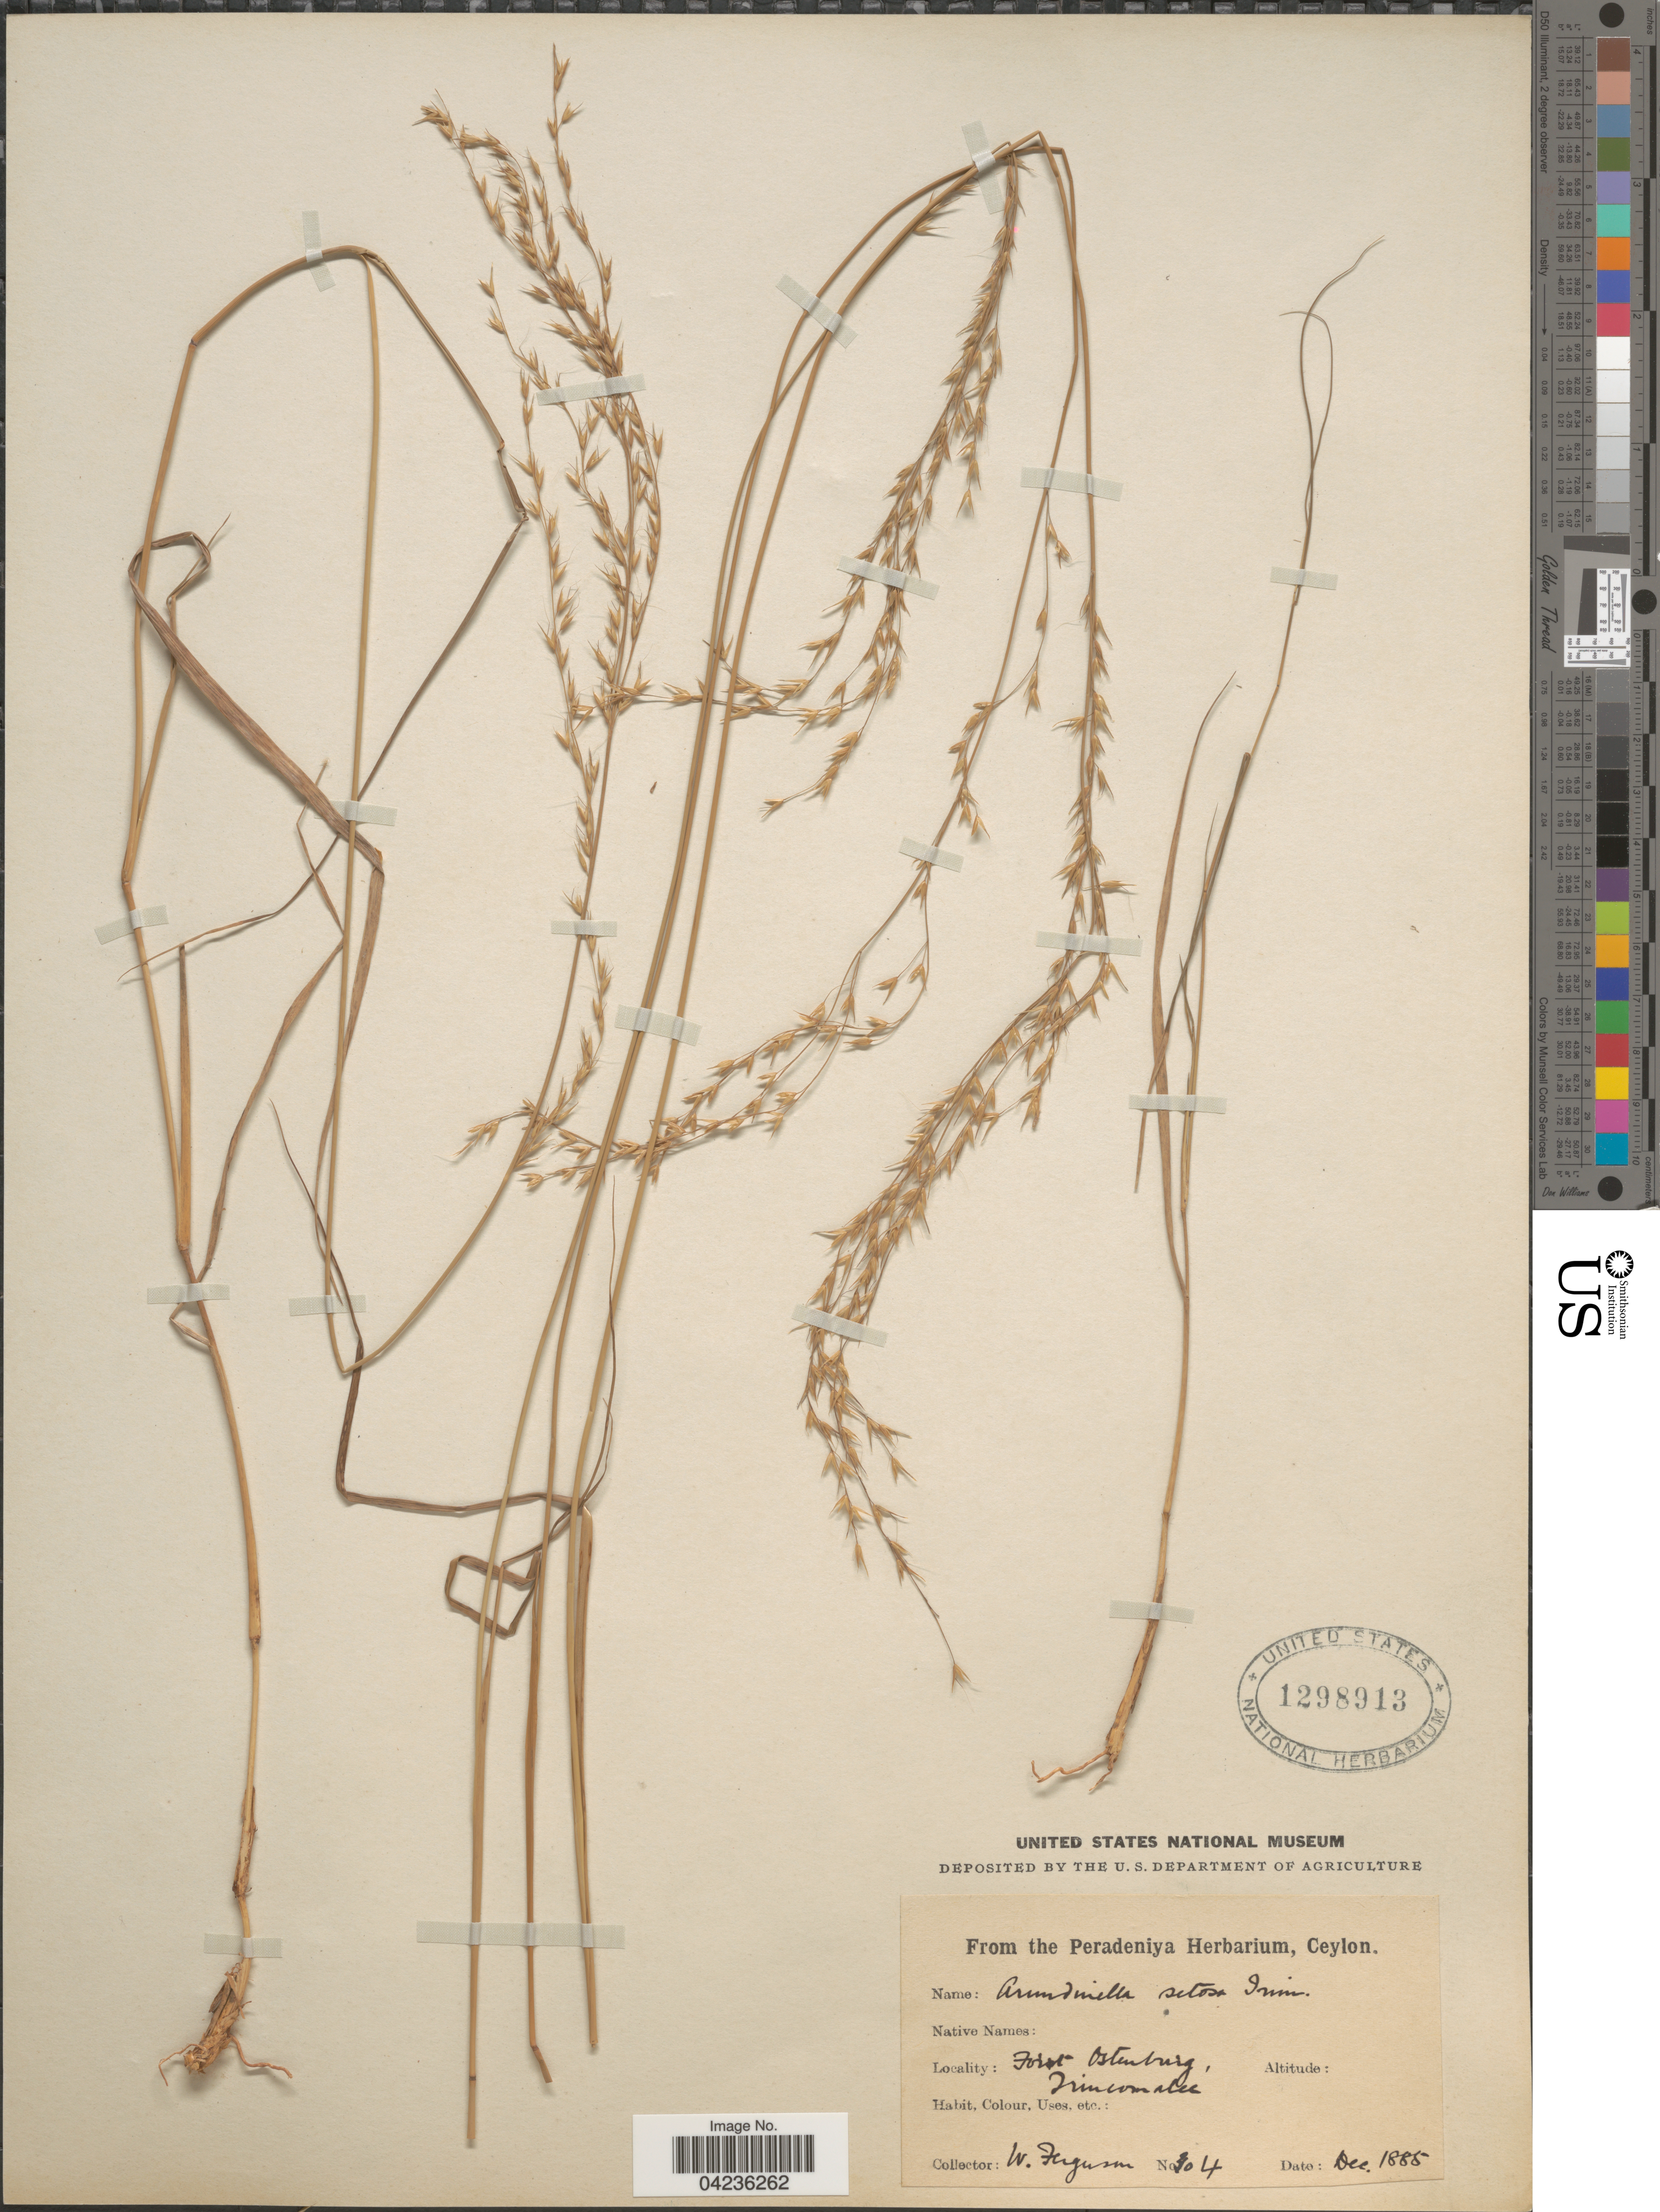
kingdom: Plantae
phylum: Tracheophyta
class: Liliopsida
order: Poales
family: Poaceae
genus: Arundinella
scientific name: Arundinella setosa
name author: Trin.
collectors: W. Ferguson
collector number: !04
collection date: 1885-12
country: Sri Lanka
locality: Forest Ostenburg, Trincomalee.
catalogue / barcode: US 1298913